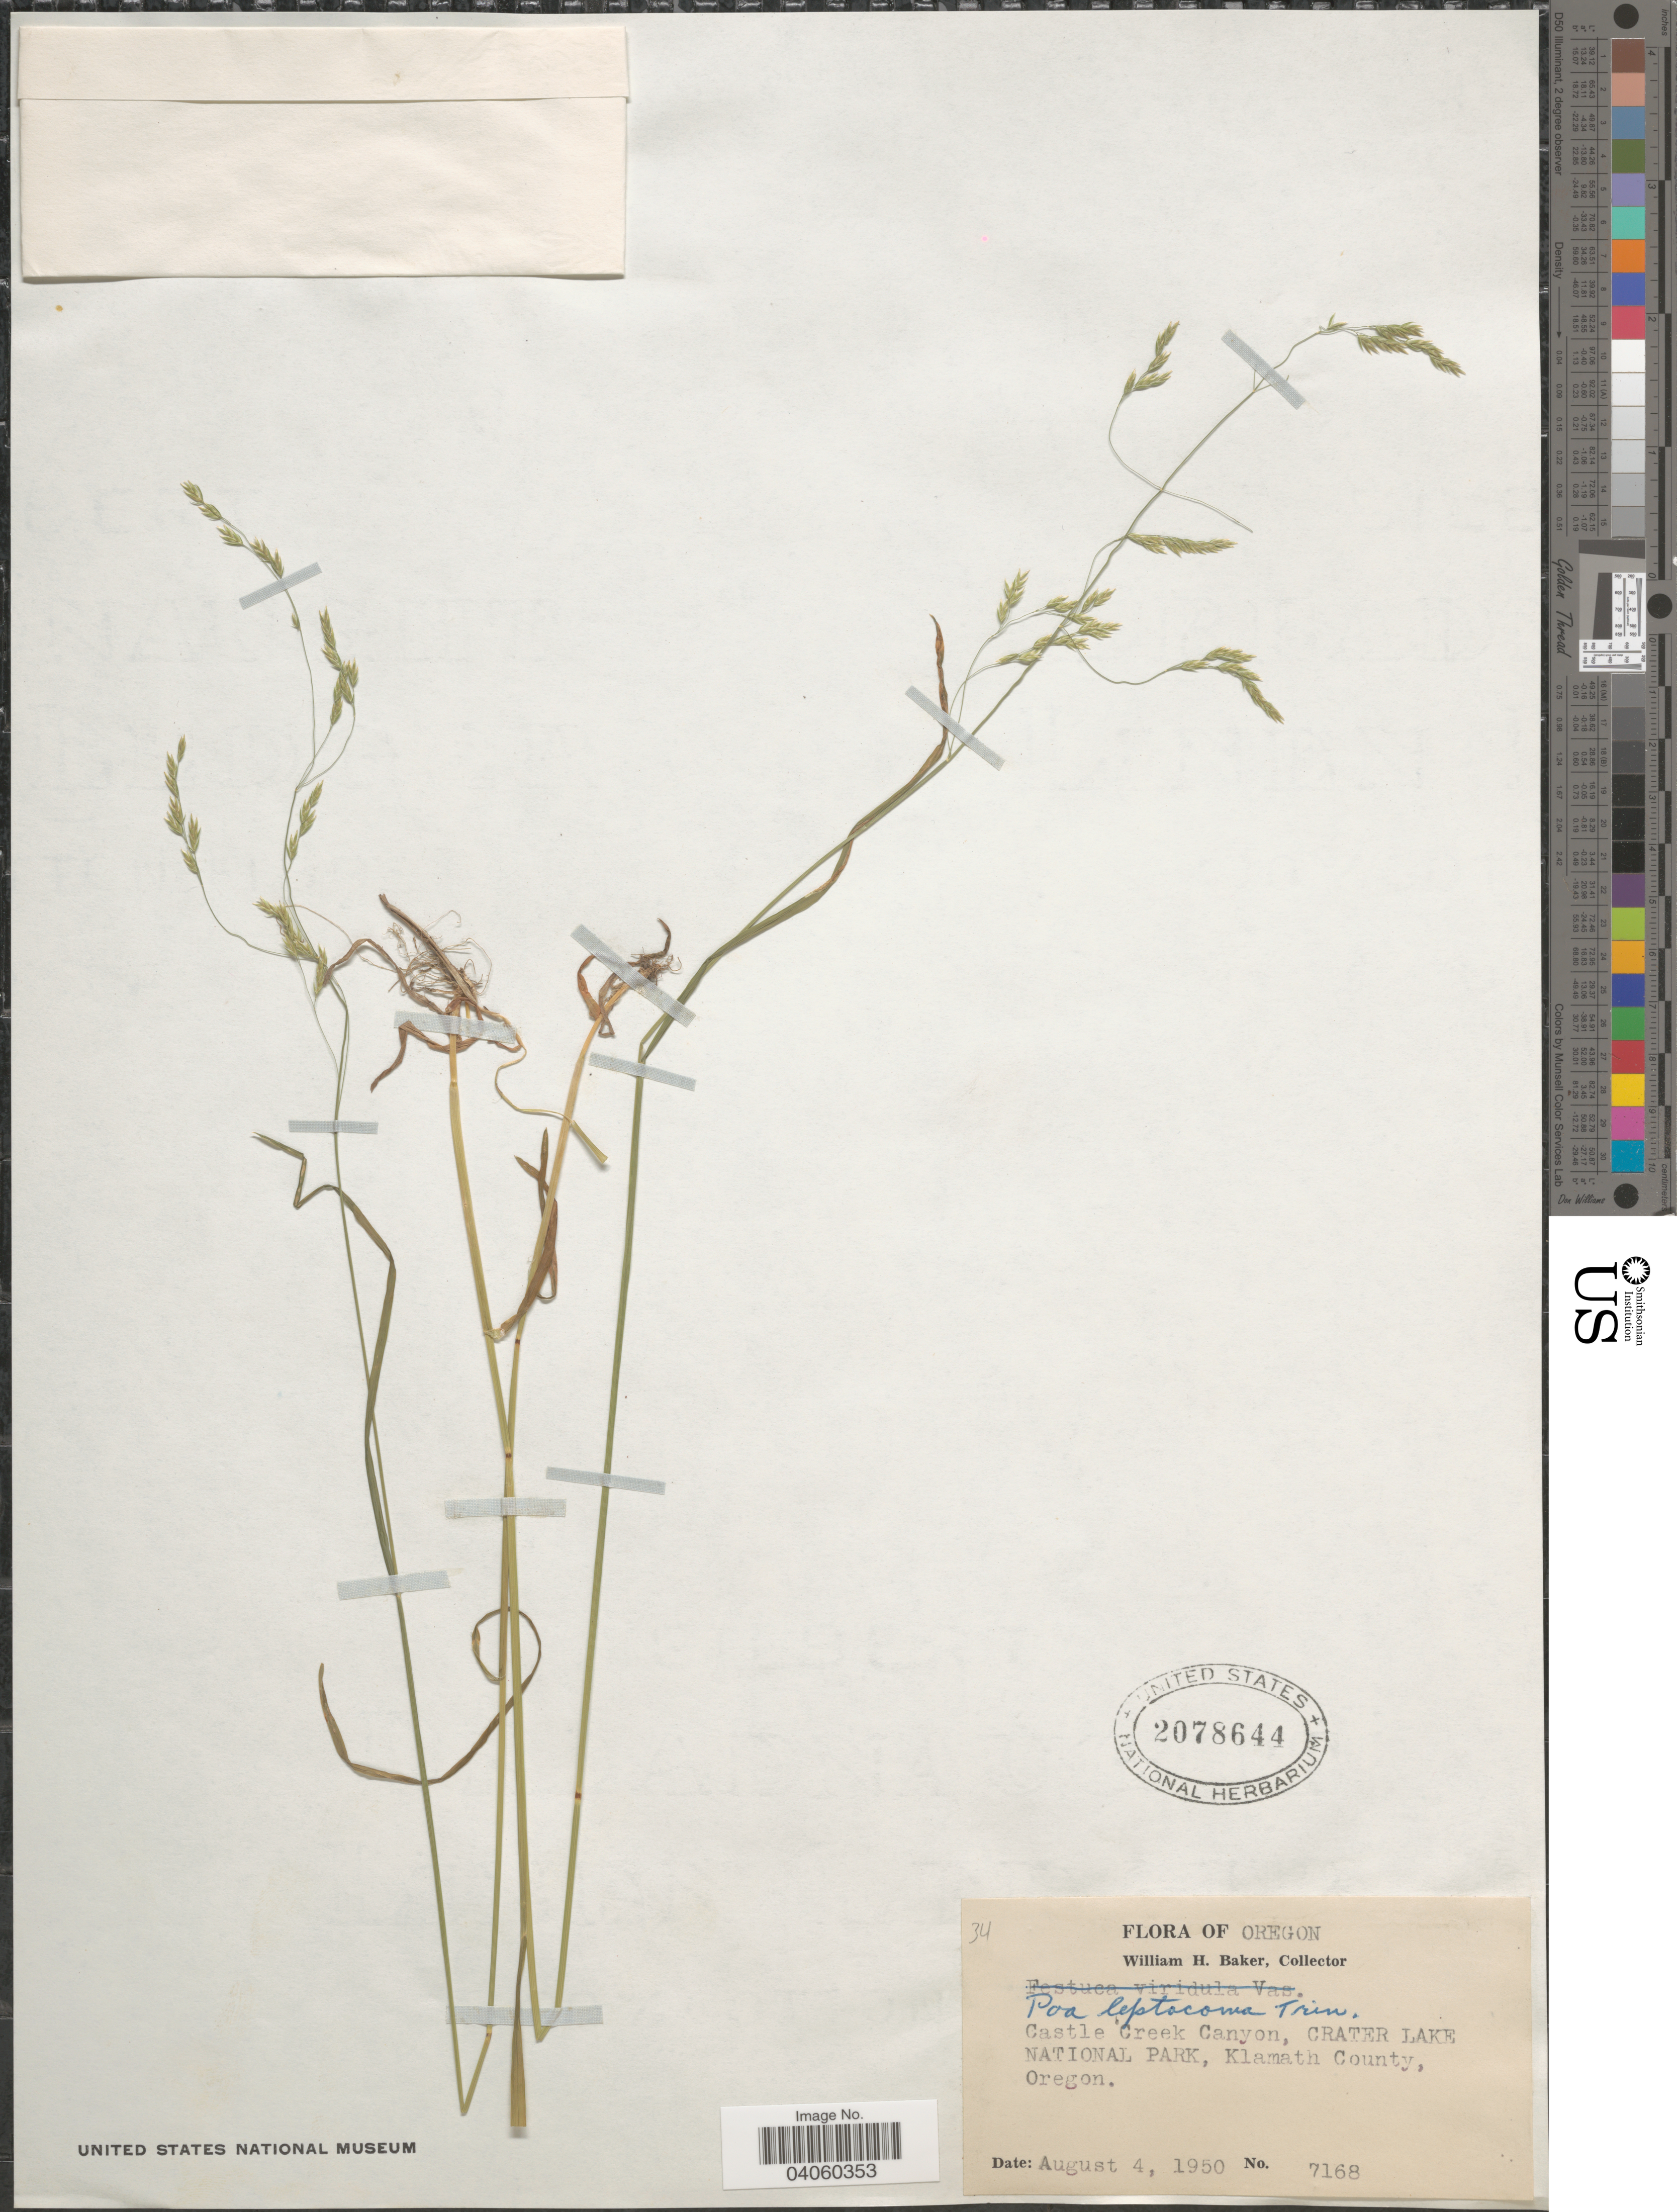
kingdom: Plantae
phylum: Tracheophyta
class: Liliopsida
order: Poales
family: Poaceae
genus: Poa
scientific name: Poa leptocoma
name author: Trin.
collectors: W. H. Baker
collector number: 7168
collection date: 1950-08-04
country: United States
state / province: Oregon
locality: Castle Creek Canyon, Crater Lake National Park, Klamath County.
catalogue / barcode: US 2078644